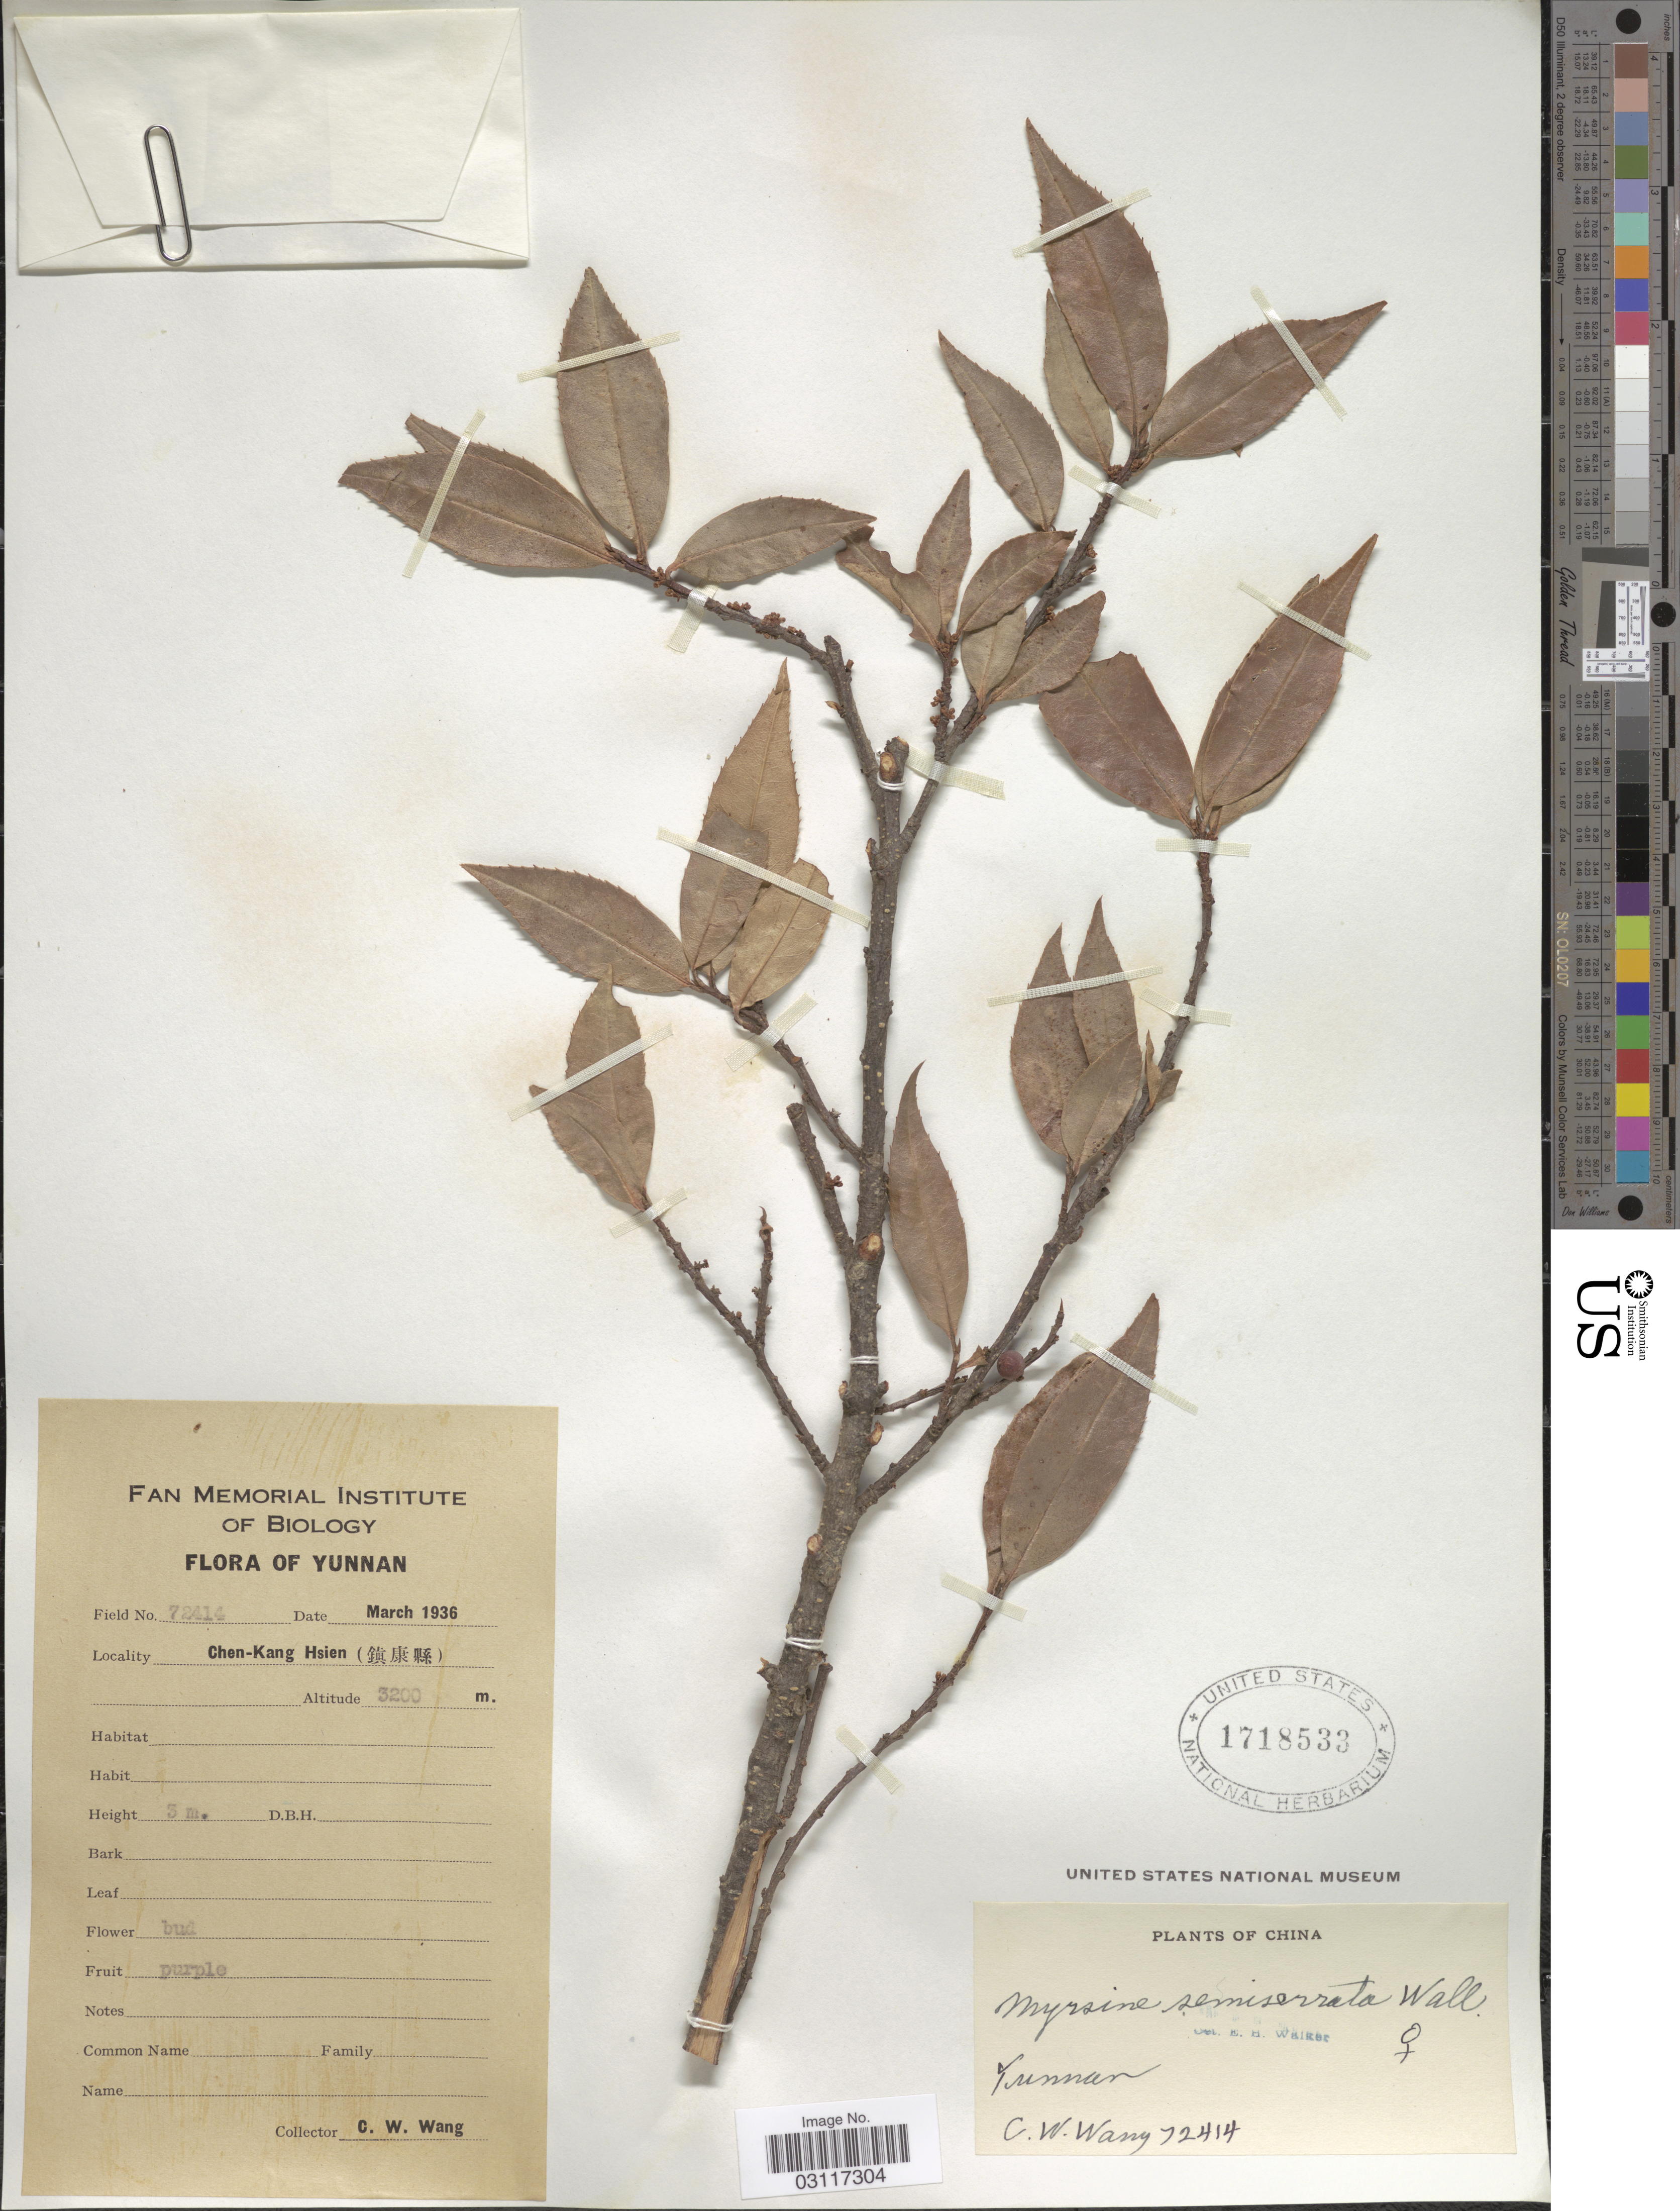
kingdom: Plantae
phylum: Tracheophyta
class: Magnoliopsida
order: Ericales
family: Primulaceae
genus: Myrsine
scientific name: Myrsine semiserrata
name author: Wall.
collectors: C. W. Wang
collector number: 72414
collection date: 1936-03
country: China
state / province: Yunnan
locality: Chen-Kang Hsien.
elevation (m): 3200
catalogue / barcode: US 1718533